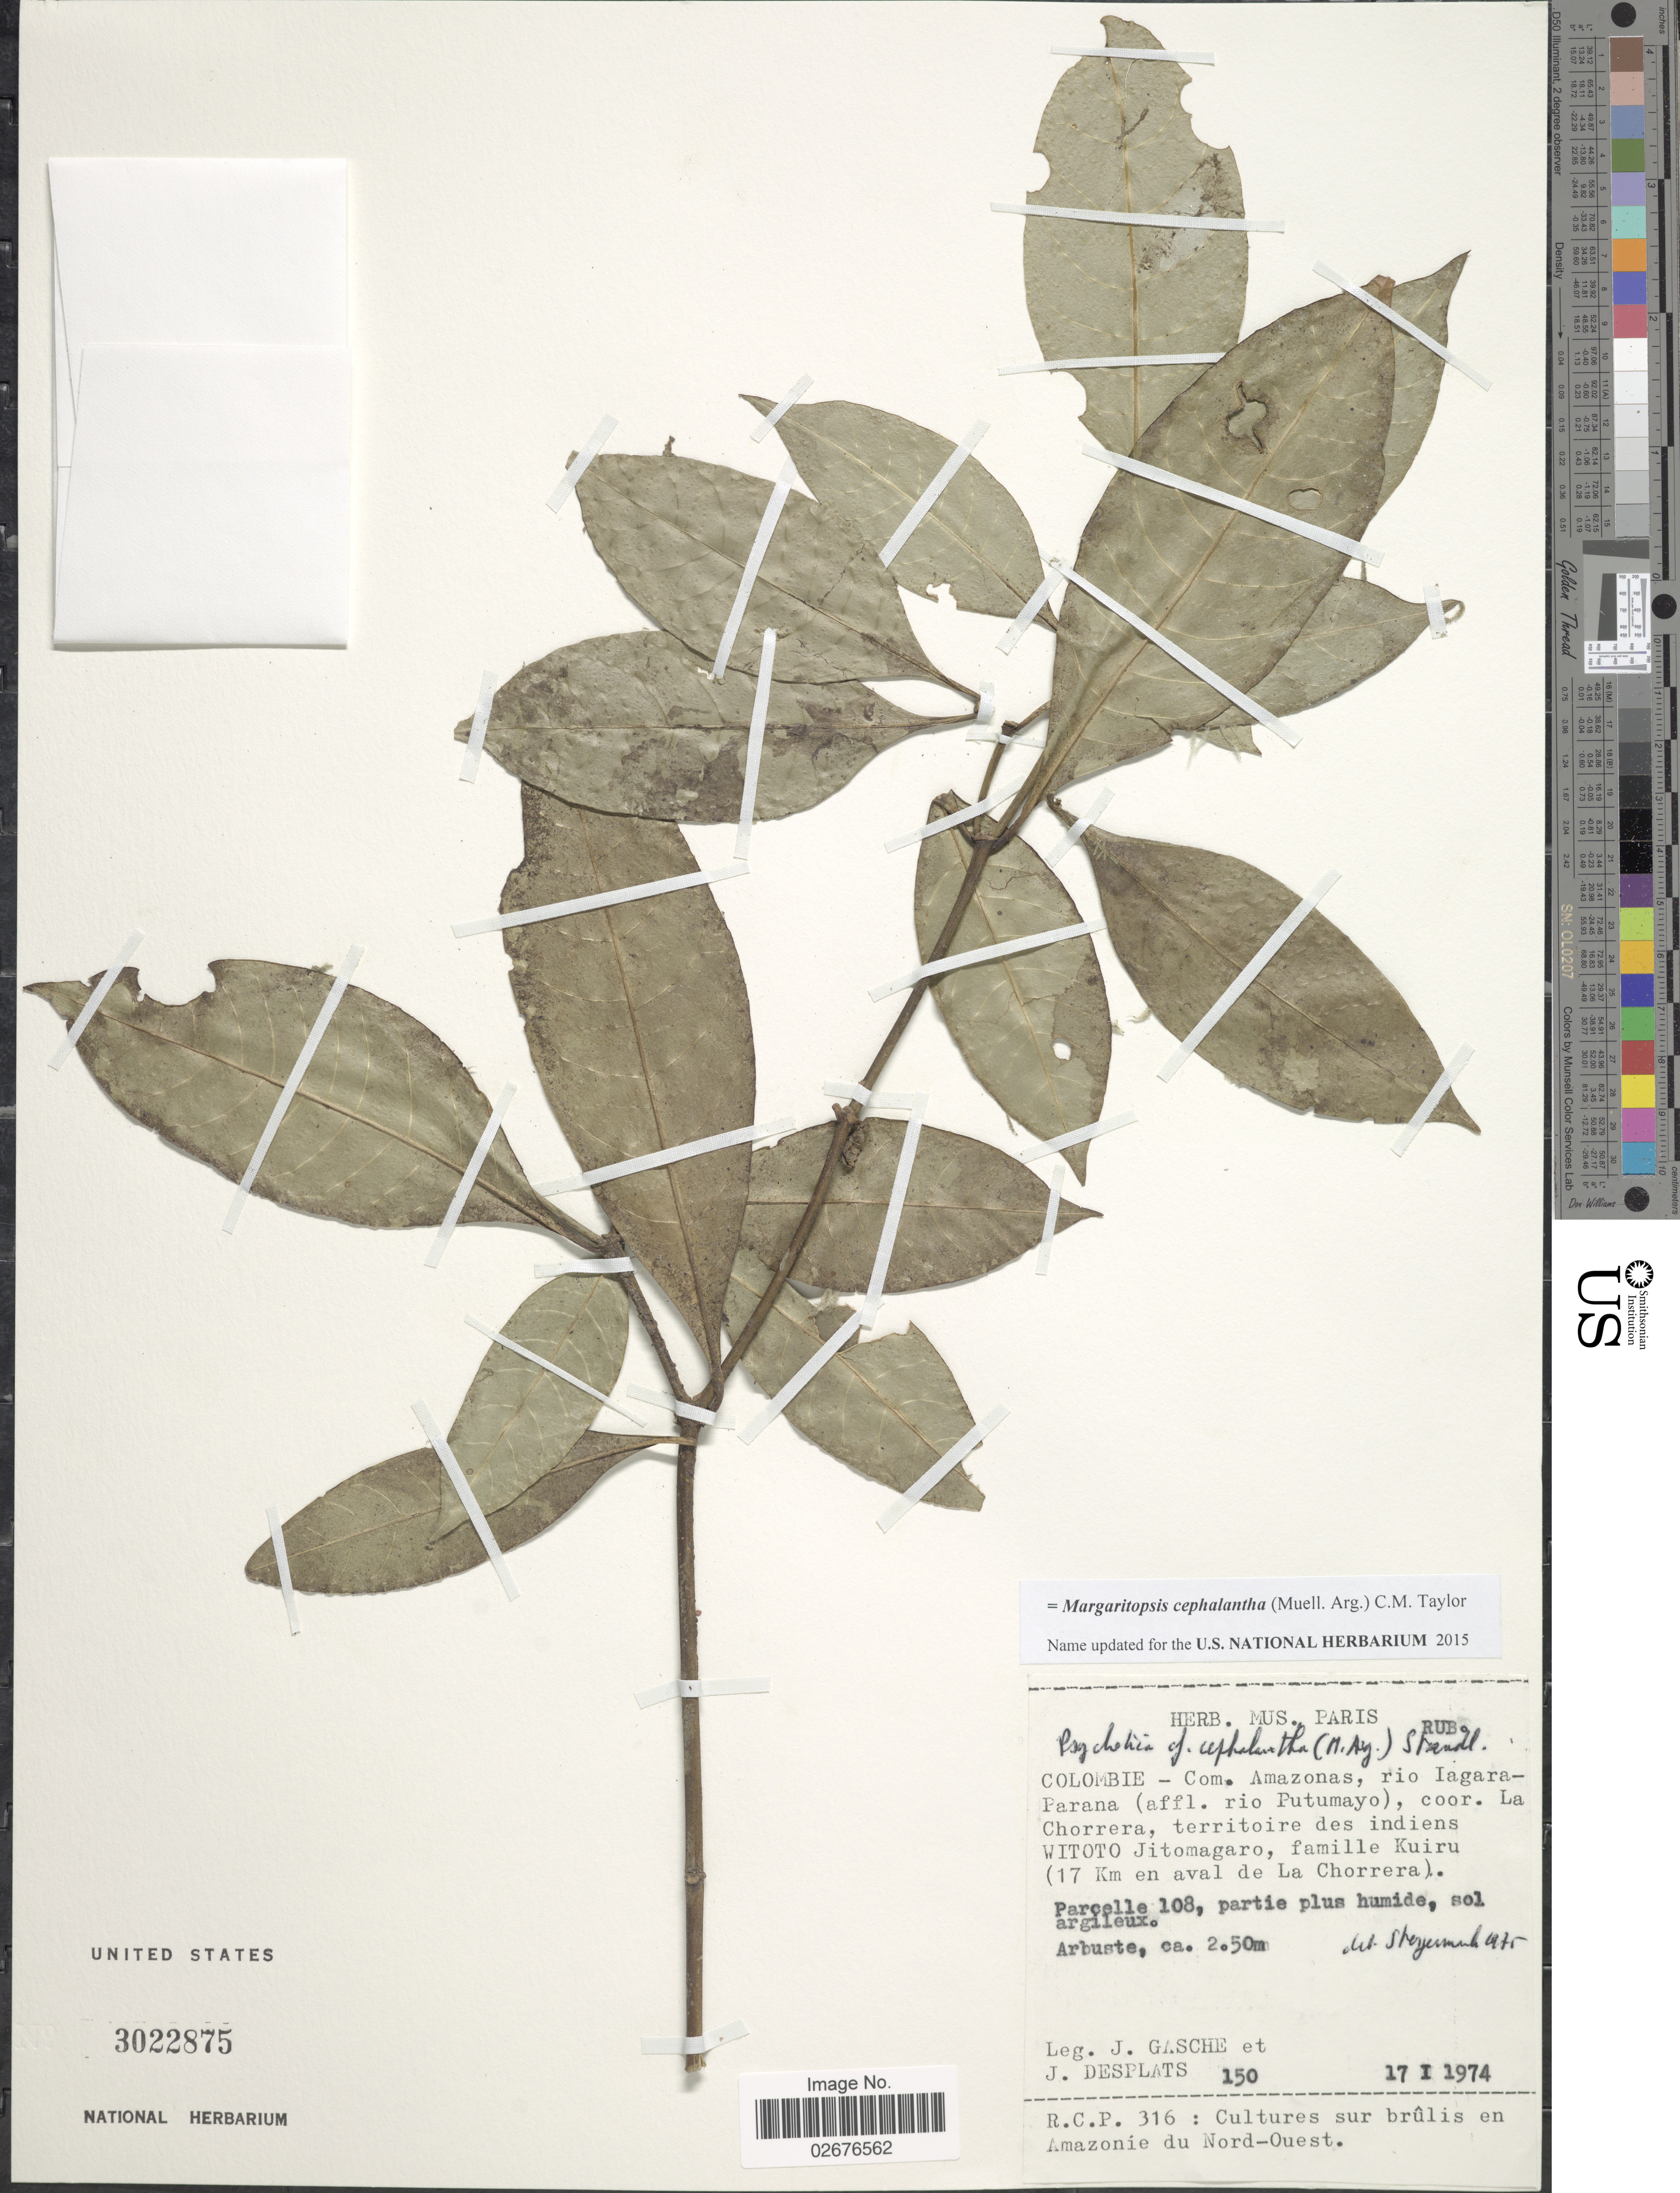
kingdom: Plantae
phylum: Tracheophyta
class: Magnoliopsida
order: Gentianales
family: Rubiaceae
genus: Margaritopsis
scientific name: Margaritopsis cephalantha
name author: (Müll. Arg.) C.M. Taylor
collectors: J. Gasche & J. Desplats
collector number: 150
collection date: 1974-01-17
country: Colombia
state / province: Amazônas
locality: Com. Amazonas, rio Iagara-Parana (affl. rio Putumayo), coor. La Chorrera, territoire des indiens Witoto Jitomagaro, famille Kuiru (17 km en aval de La Chorrera), Parcelle 108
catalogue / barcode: US 3022875